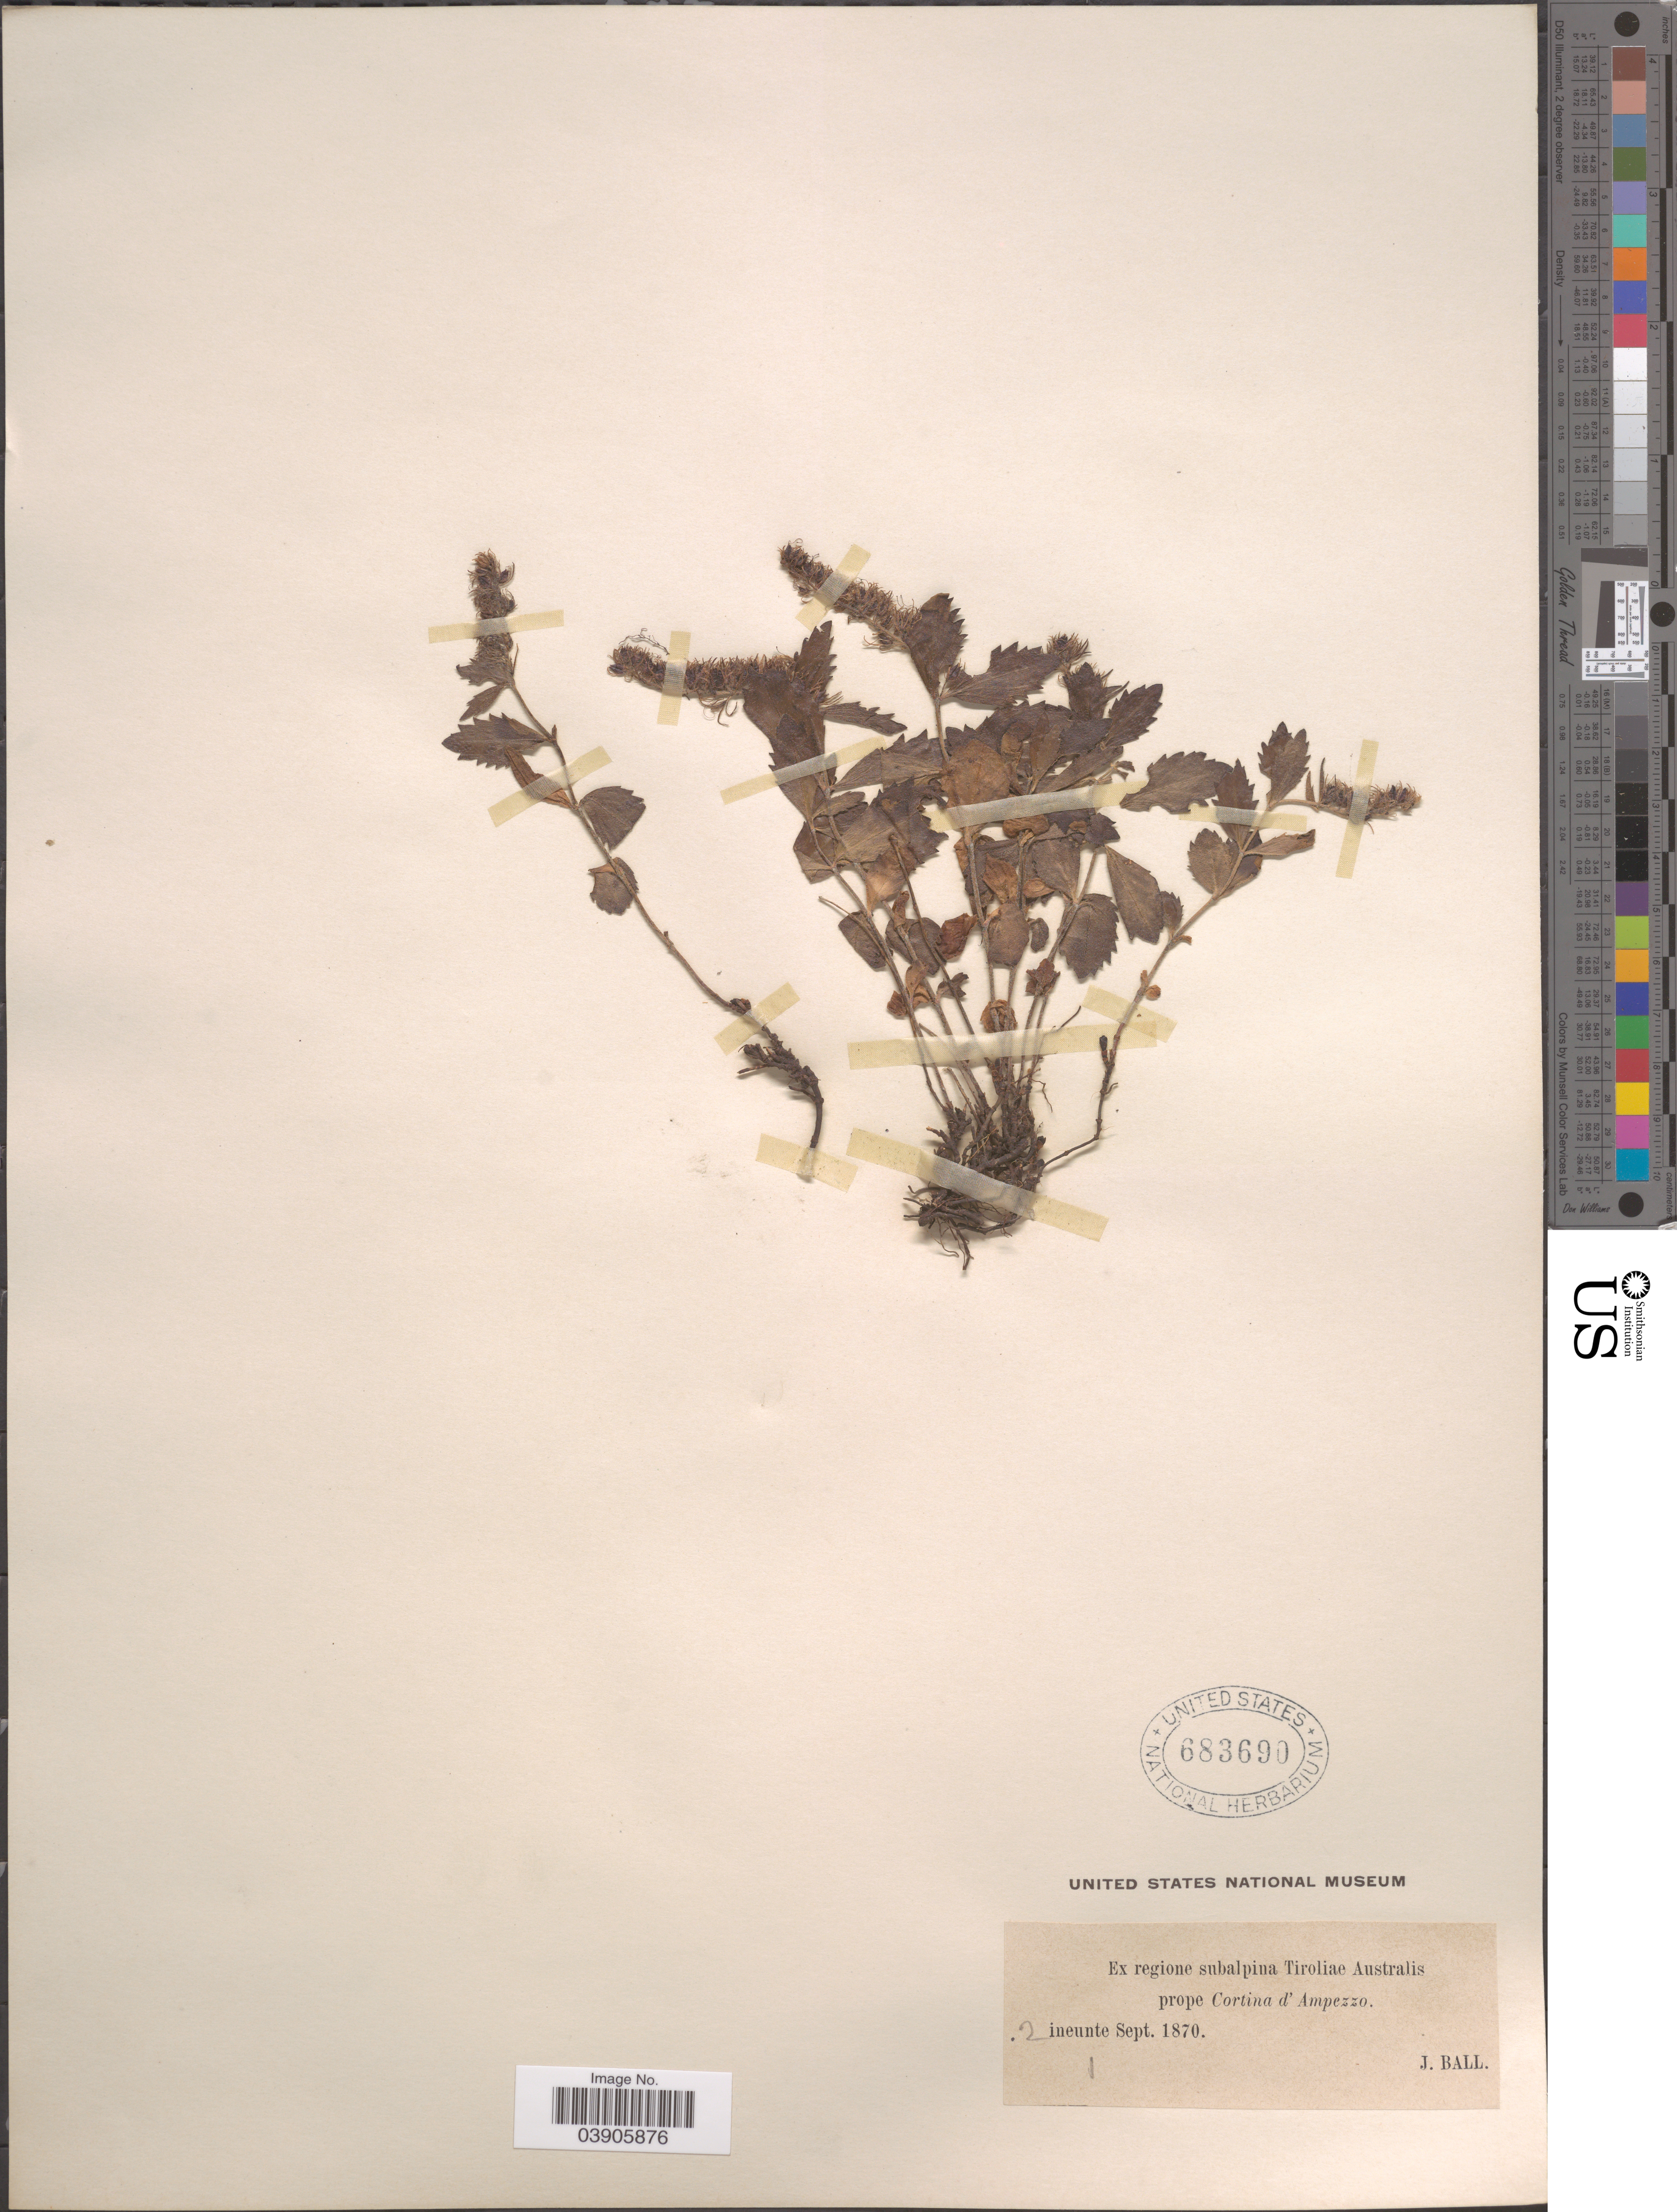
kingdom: Plantae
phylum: Tracheophyta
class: Magnoliopsida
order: Lamiales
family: Plantaginaceae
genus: Paederota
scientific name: Paederota sp.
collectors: J. Ball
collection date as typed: ineunte Sept. 1870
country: Italy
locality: Ex regione subalpina Tiroliae Australis prope Cortina d' Ampezzo.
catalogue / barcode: US 683690